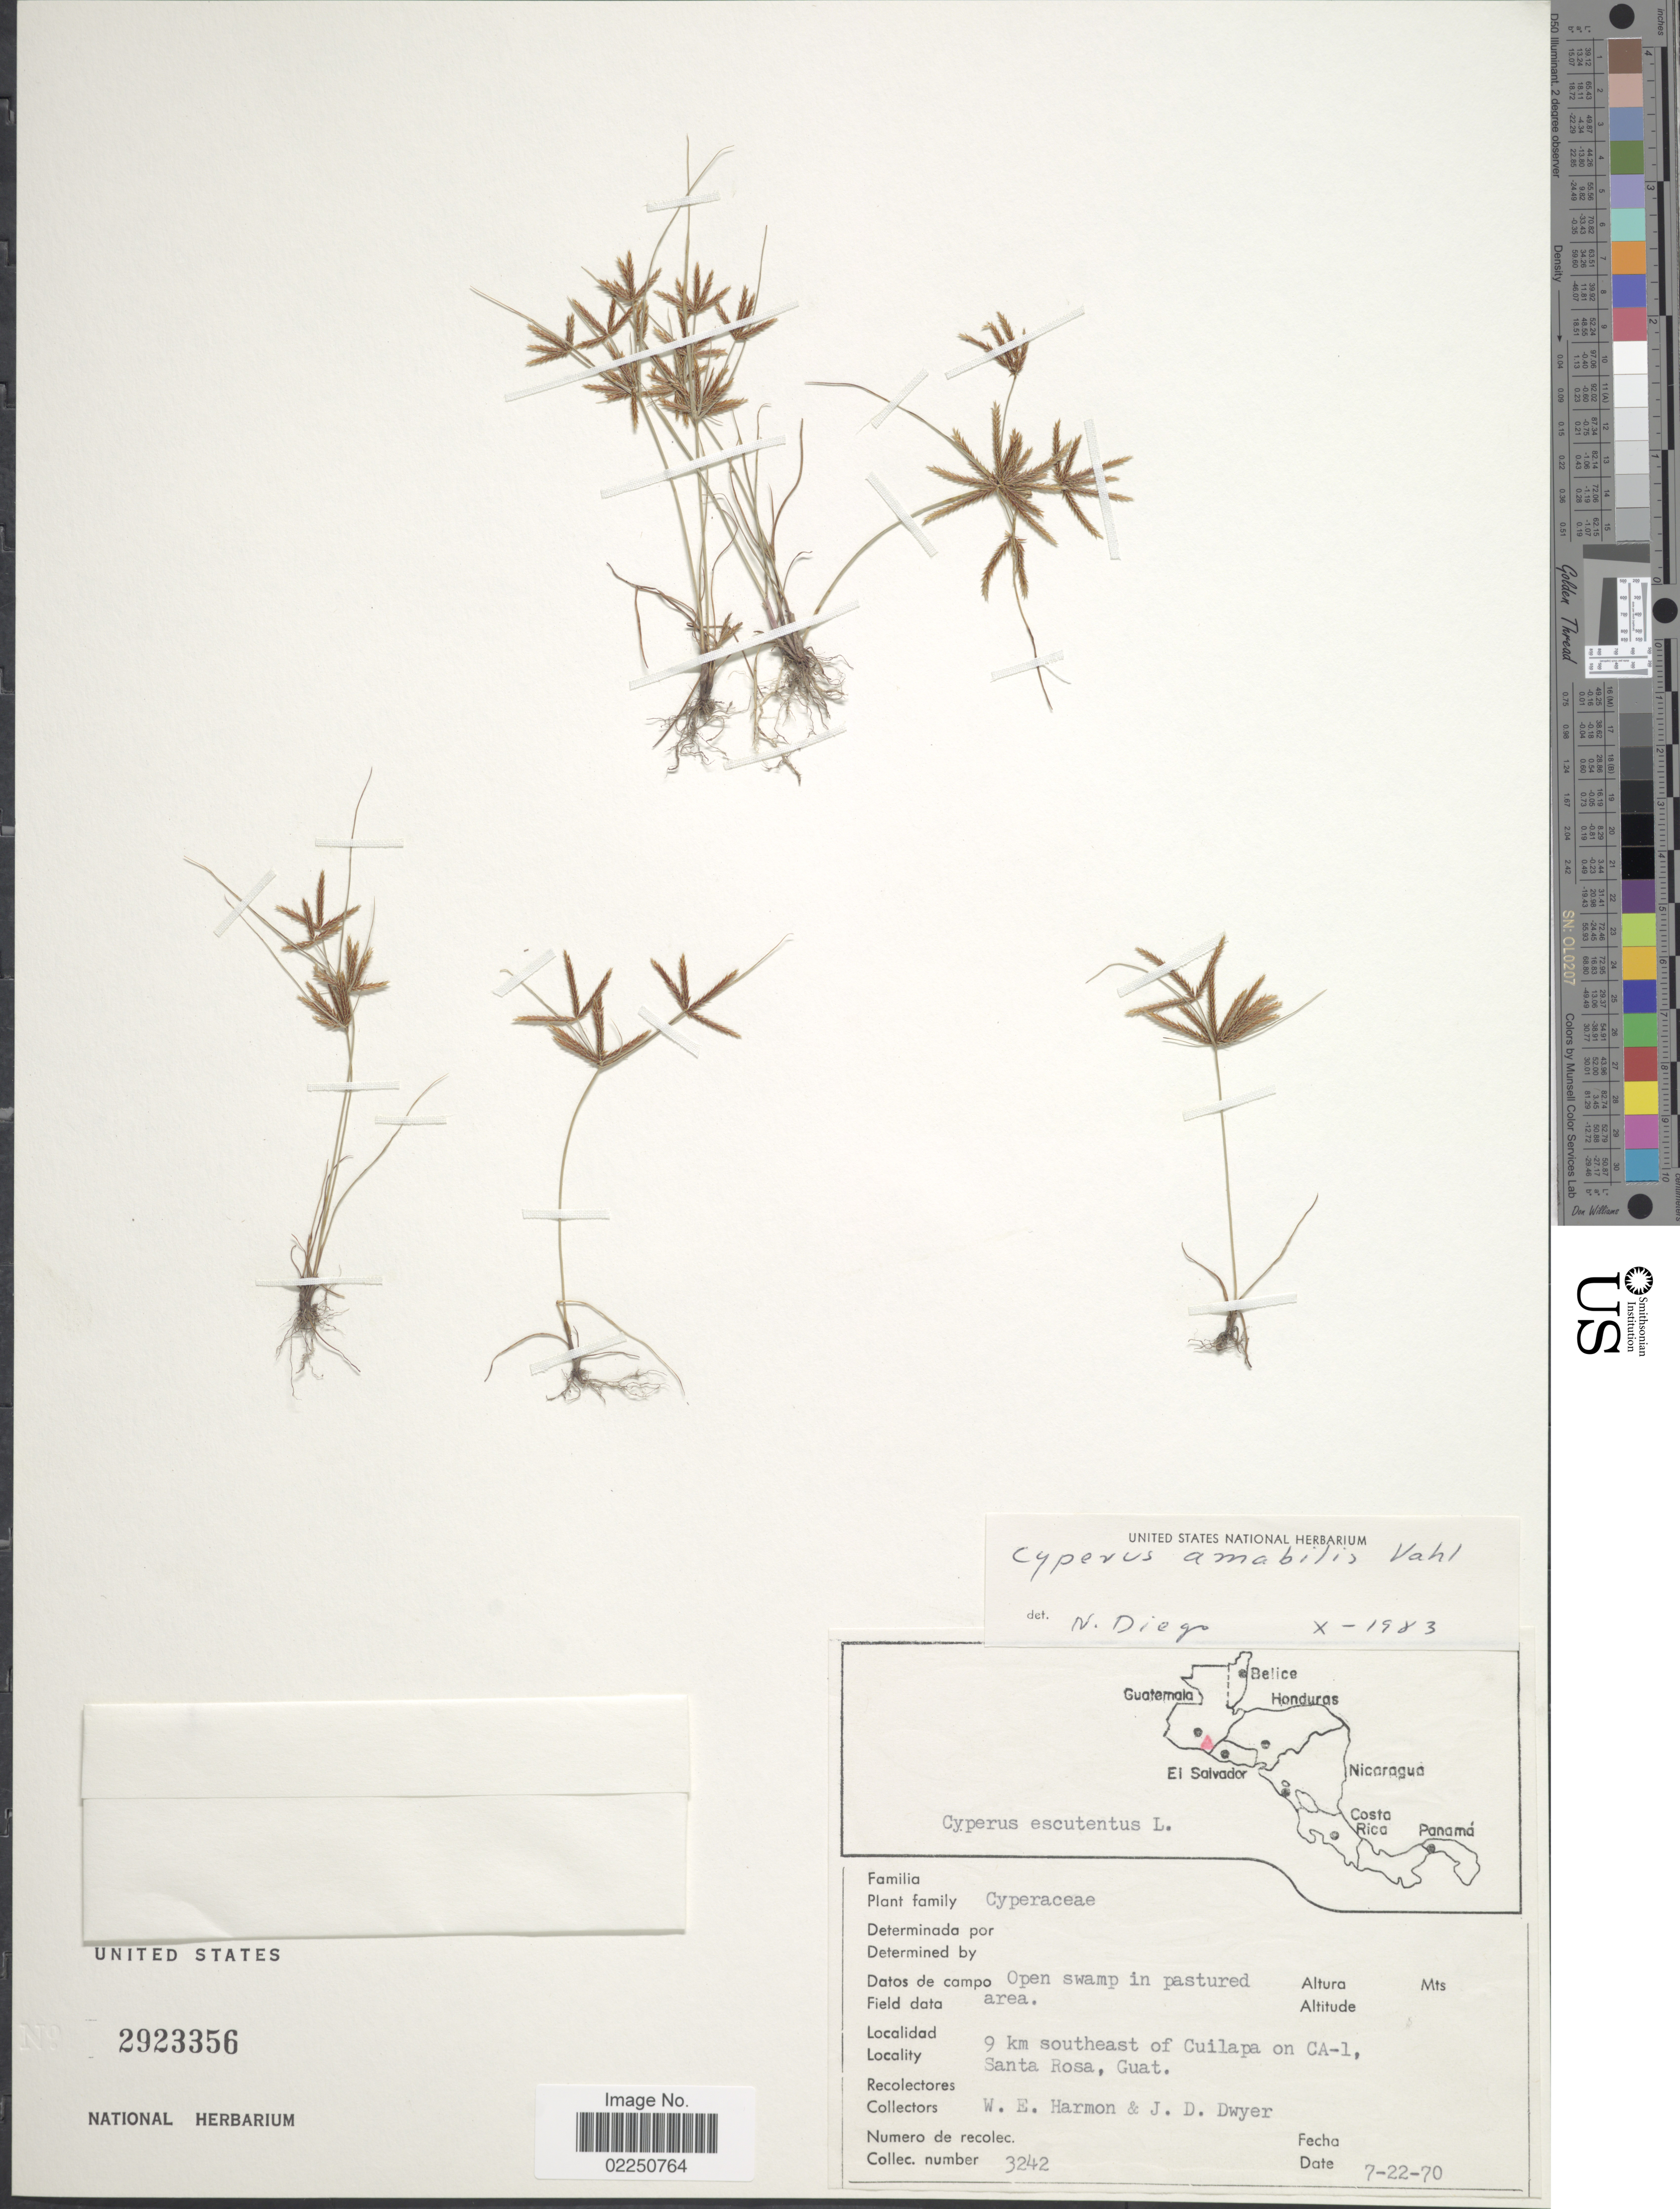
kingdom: Plantae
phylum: Tracheophyta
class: Liliopsida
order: Poales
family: Cyperaceae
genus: Cyperus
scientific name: Cyperus amabilis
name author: Vahl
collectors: W. E. Harmon & J. D. Dwyer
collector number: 3242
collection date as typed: Transcribed d/m/y: 22/7/70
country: Guatemala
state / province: Santa Rosa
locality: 9 km southeast of Cuilapa on CA-1, Santa Rosa, Guat.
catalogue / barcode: US 2923356